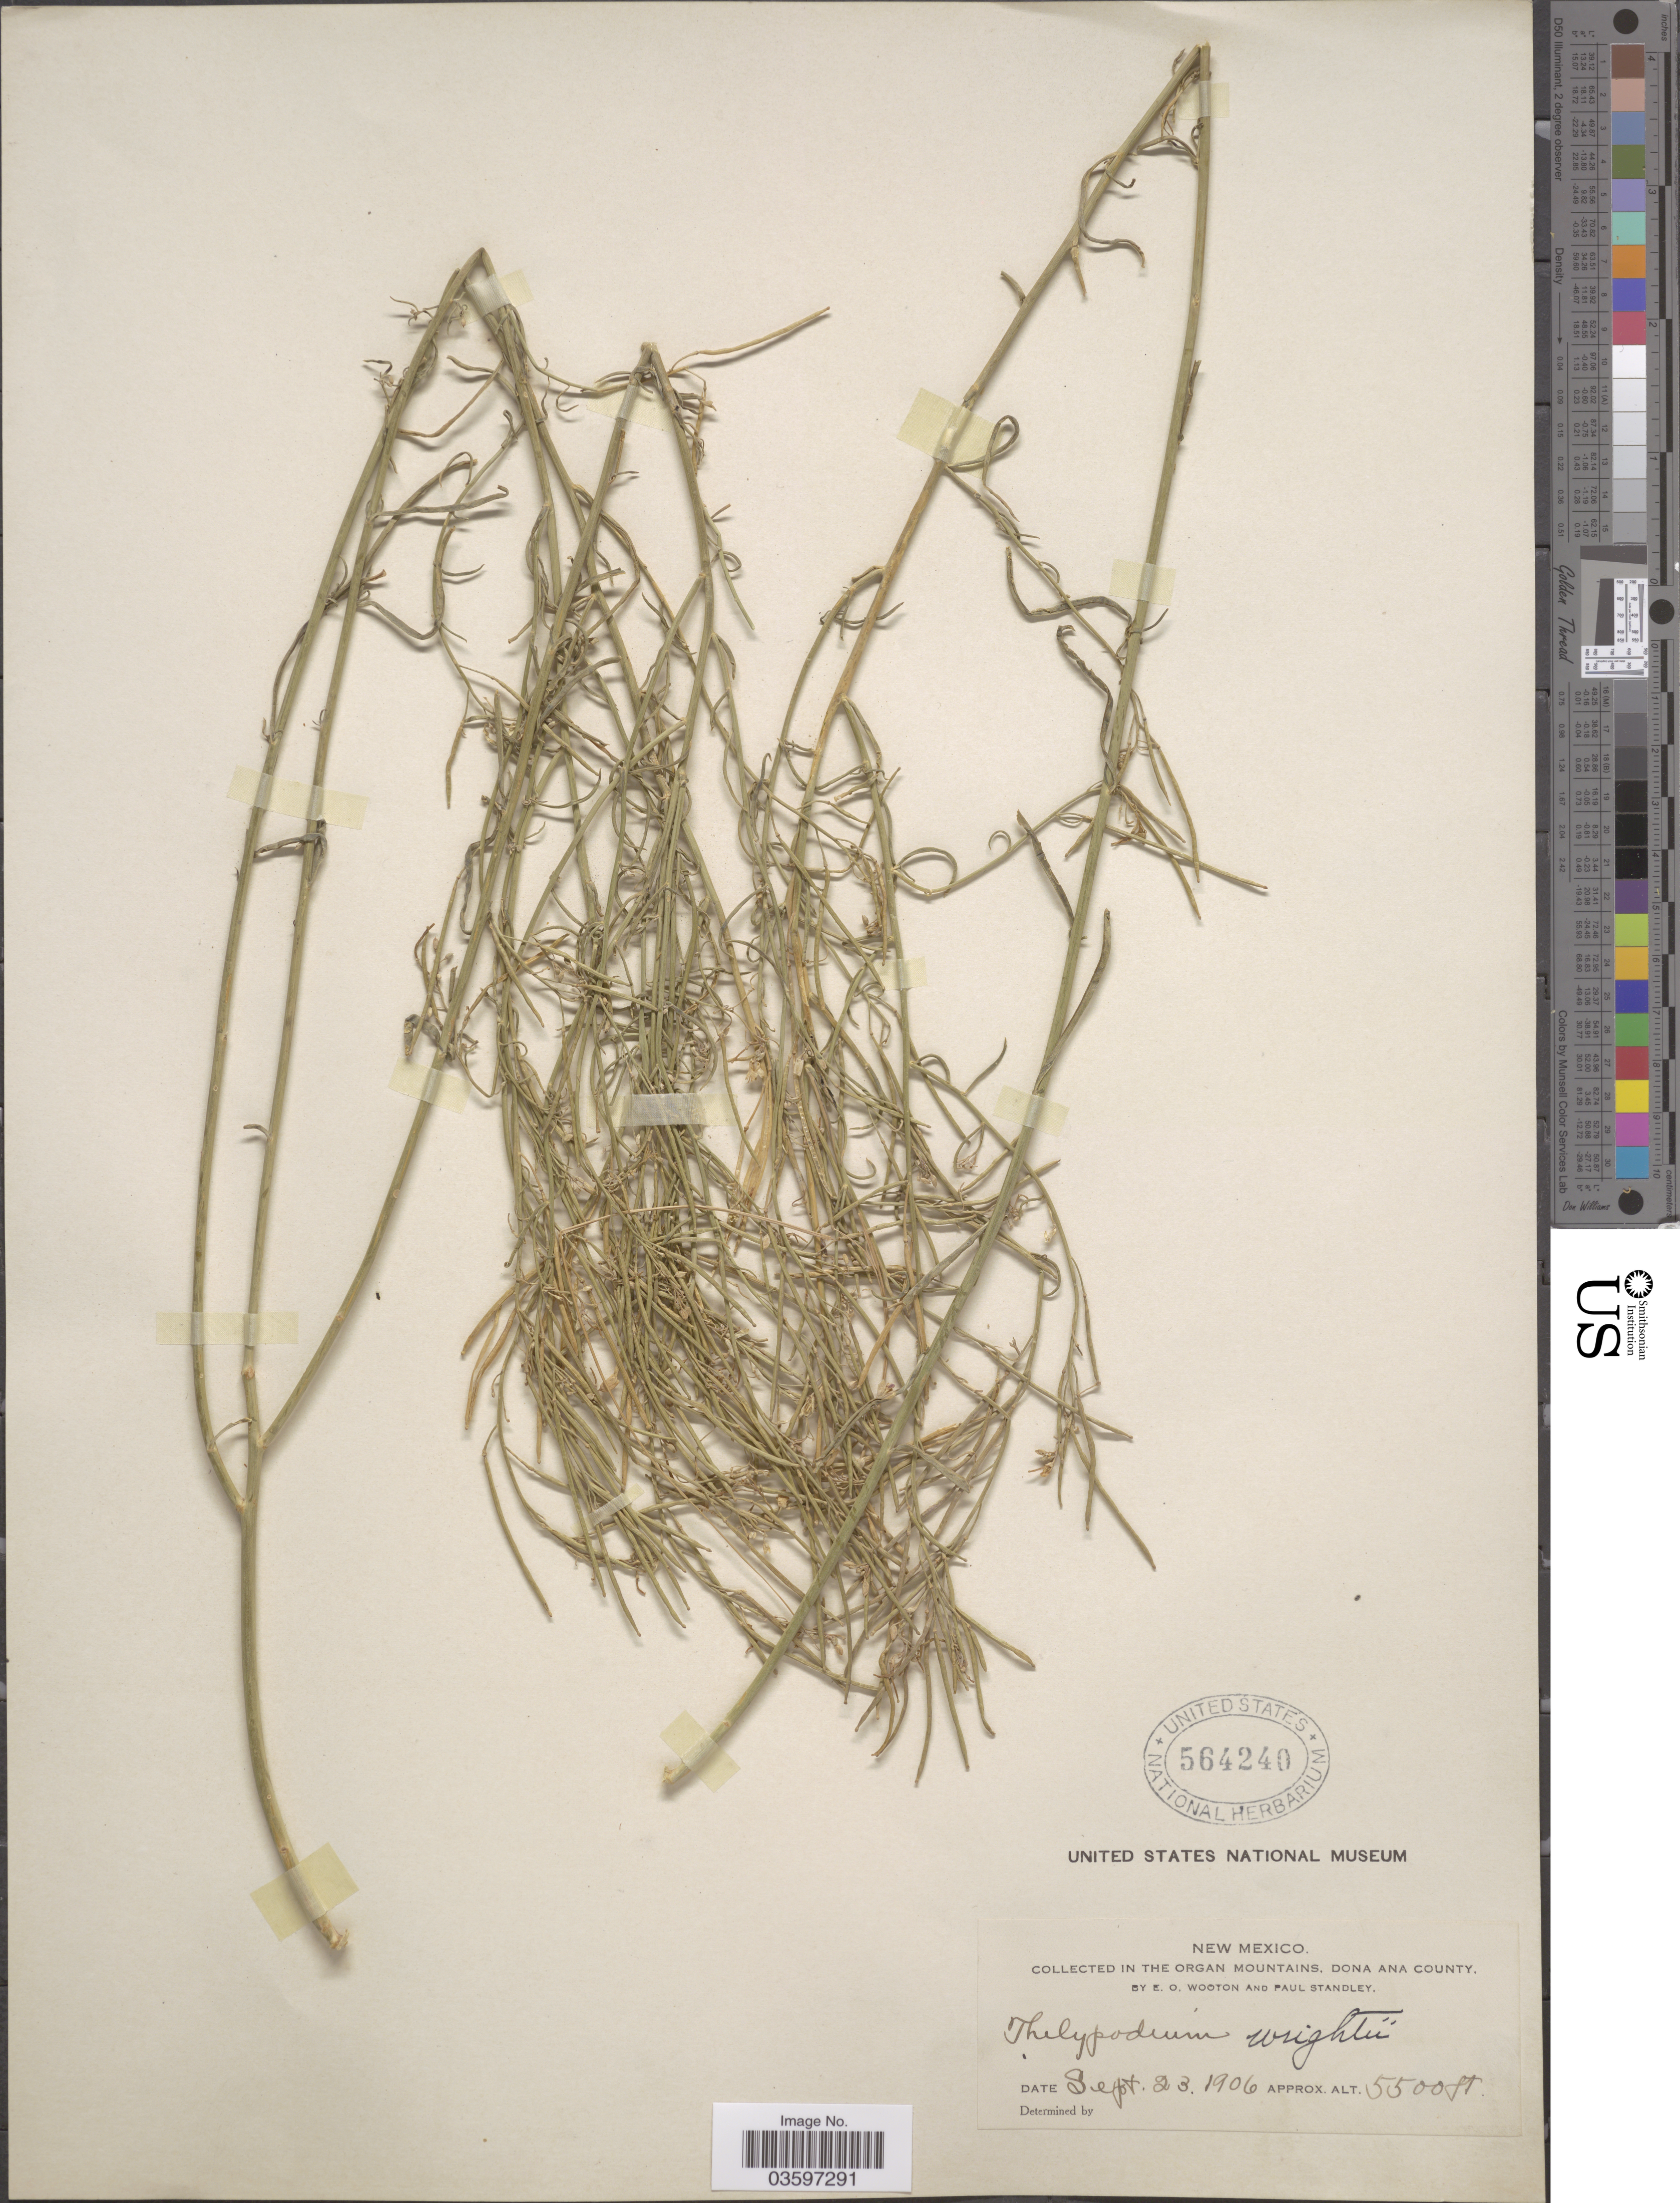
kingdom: Plantae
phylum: Tracheophyta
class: Magnoliopsida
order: Brassicales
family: Brassicaceae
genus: Stanleyella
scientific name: Stanleyella wrightii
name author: Rydb.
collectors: E. O. Wooton & P. C. Standley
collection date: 1906-09-23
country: United States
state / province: New Mexico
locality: In the Organ Mountains, Dona Ana County.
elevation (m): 1676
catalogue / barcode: US 564240